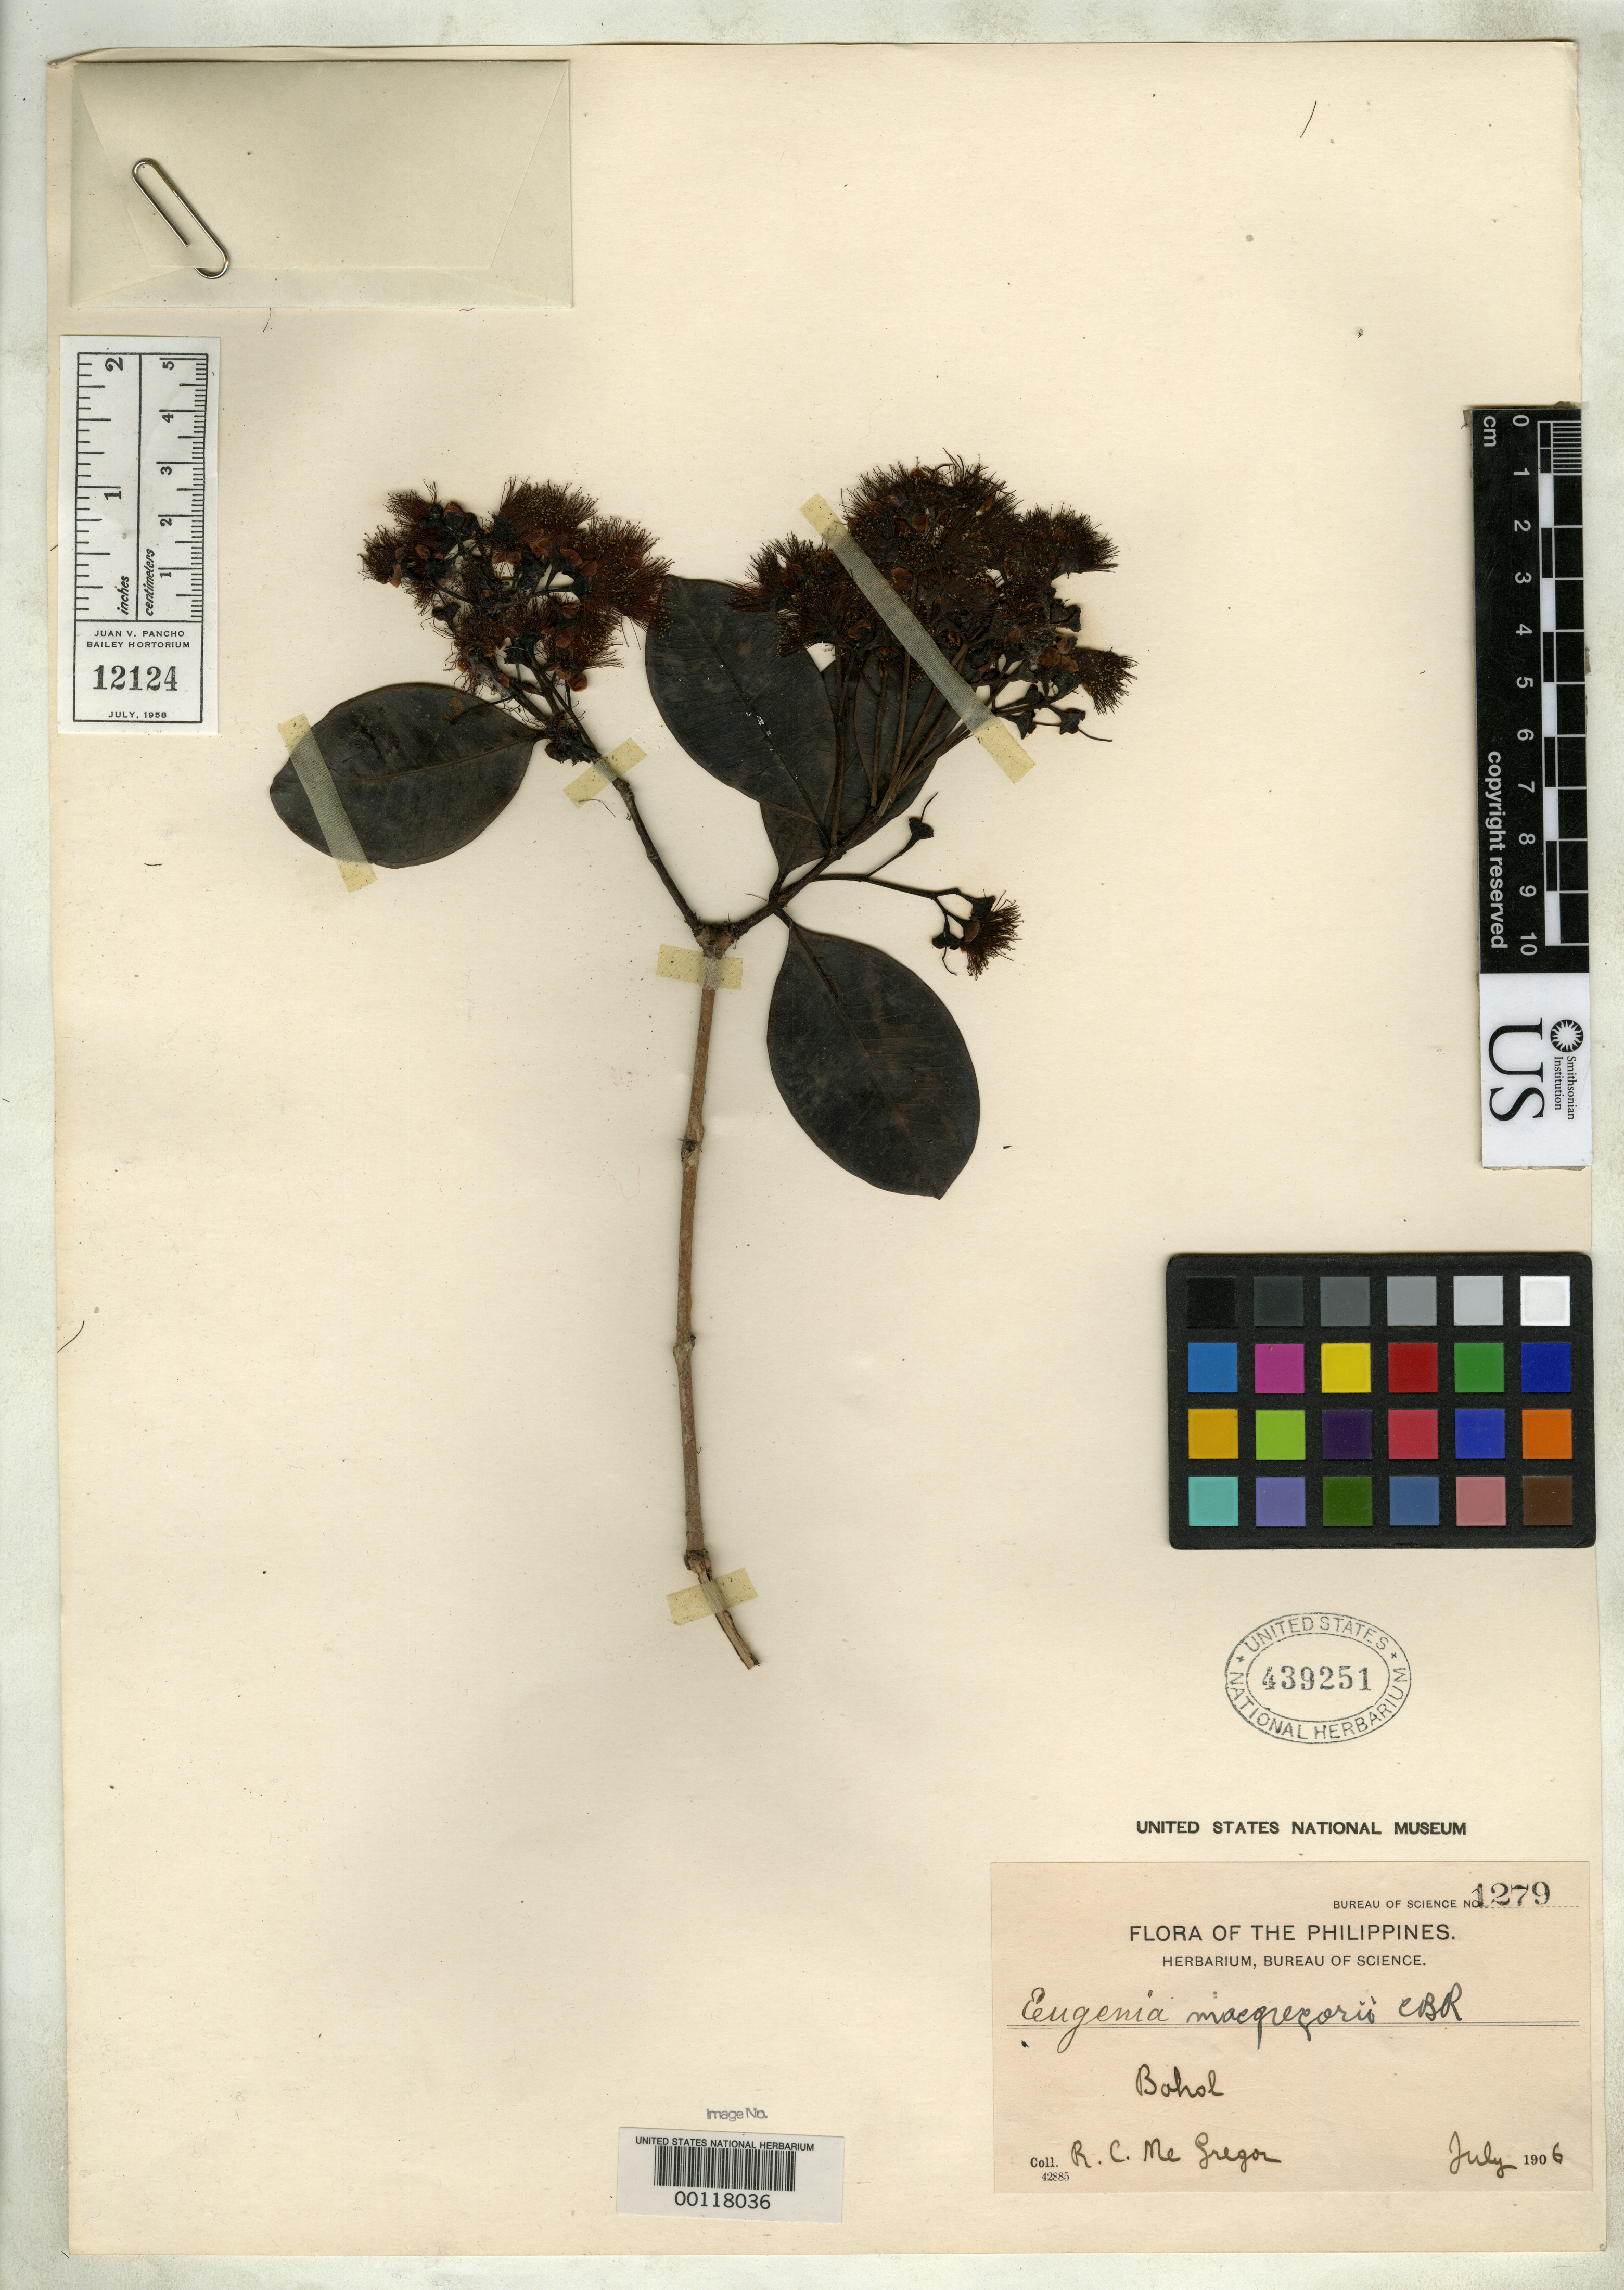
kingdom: Plantae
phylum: Tracheophyta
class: Magnoliopsida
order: Myrtales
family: Myrtaceae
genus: Eugenia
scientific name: Eugenia macgregorii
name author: C.B. Rob.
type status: Isotype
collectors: R. C. McGregor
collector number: Bur. Sci. 1279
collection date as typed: Jul 1906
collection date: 1906-07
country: Philippines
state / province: Central Visayas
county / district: Bohol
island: Bohol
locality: Tagbilaran.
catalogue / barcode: US 439251